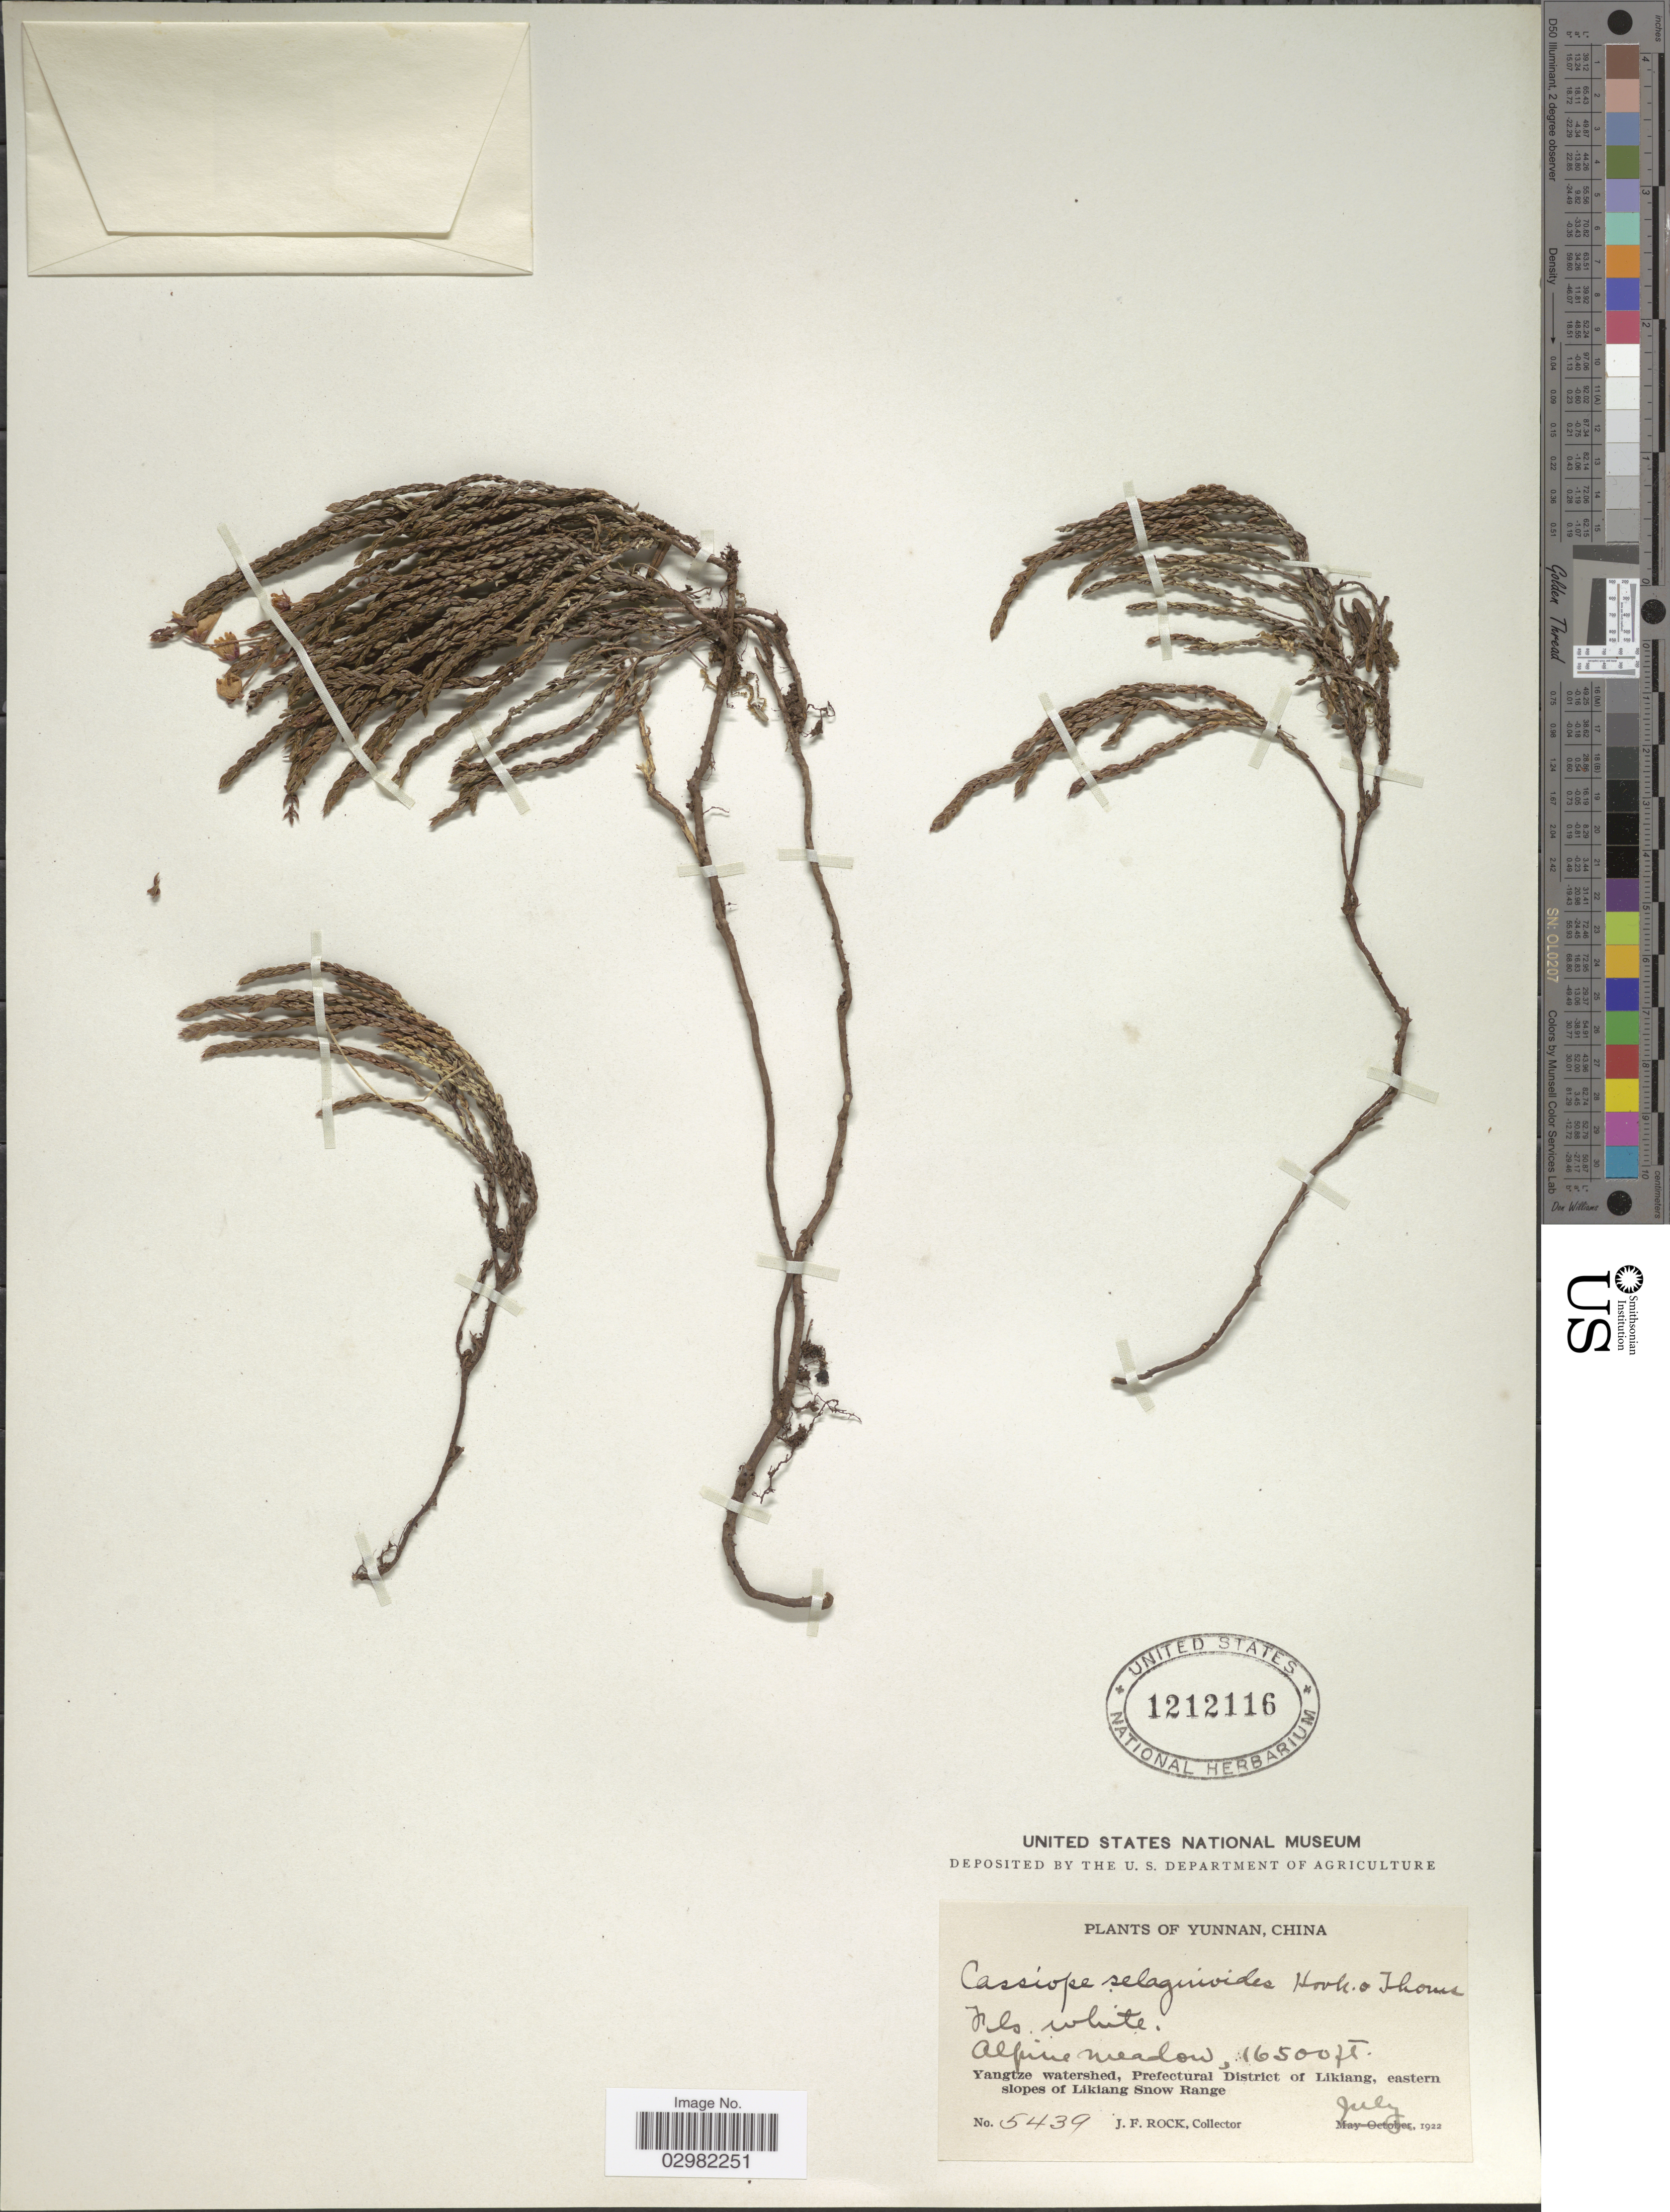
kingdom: Plantae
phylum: Tracheophyta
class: Magnoliopsida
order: Ericales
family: Ericaceae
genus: Cassiope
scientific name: Cassiope selaginoides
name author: Hook. f. & Thomson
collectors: J. Rock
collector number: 5439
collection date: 1922-07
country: China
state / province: Yunnan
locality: Yangtze watershed, Prefectural District of Likiang, eastern slopes of Likiang Snow Range.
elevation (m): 5029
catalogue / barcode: US 1212116